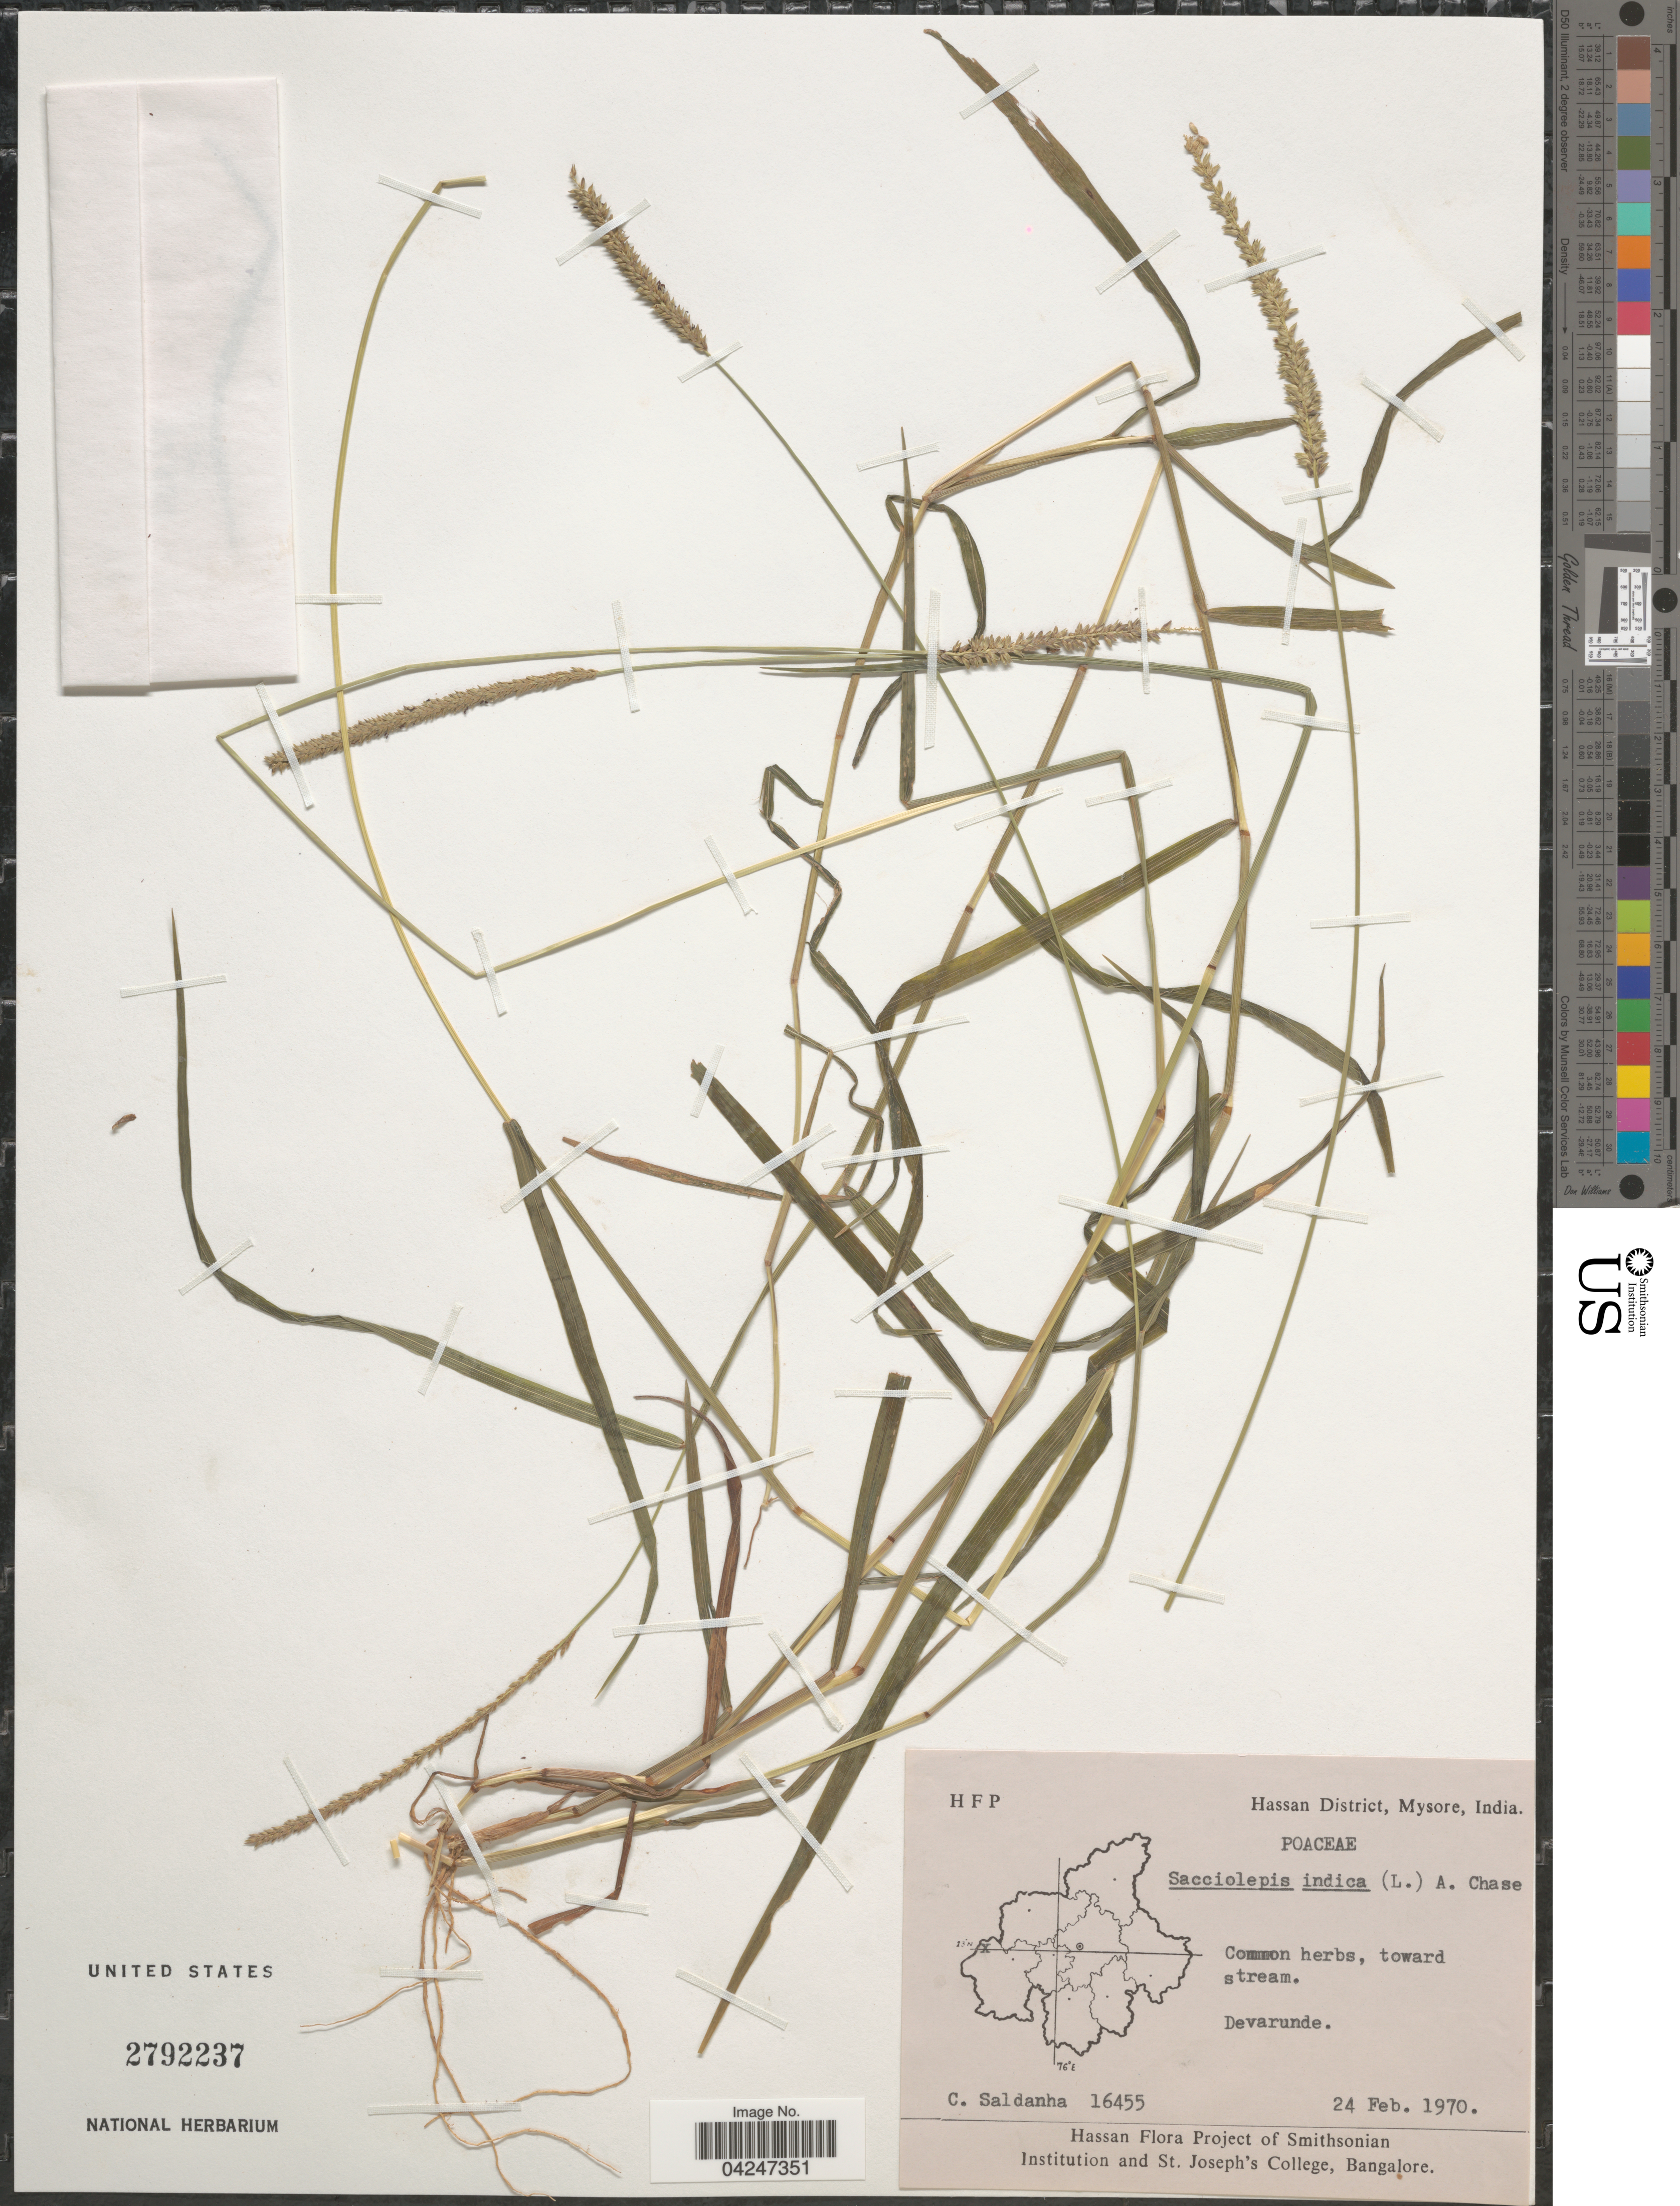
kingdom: Plantae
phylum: Tracheophyta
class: Liliopsida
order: Poales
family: Poaceae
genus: Sacciolepis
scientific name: Sacciolepis indica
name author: (L.) Chase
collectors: C. Saldanha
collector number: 16455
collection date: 1970-02-24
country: India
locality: Hassan District, Mysore. Common herbs, towards stream. Devarunde.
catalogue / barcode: US 2792237